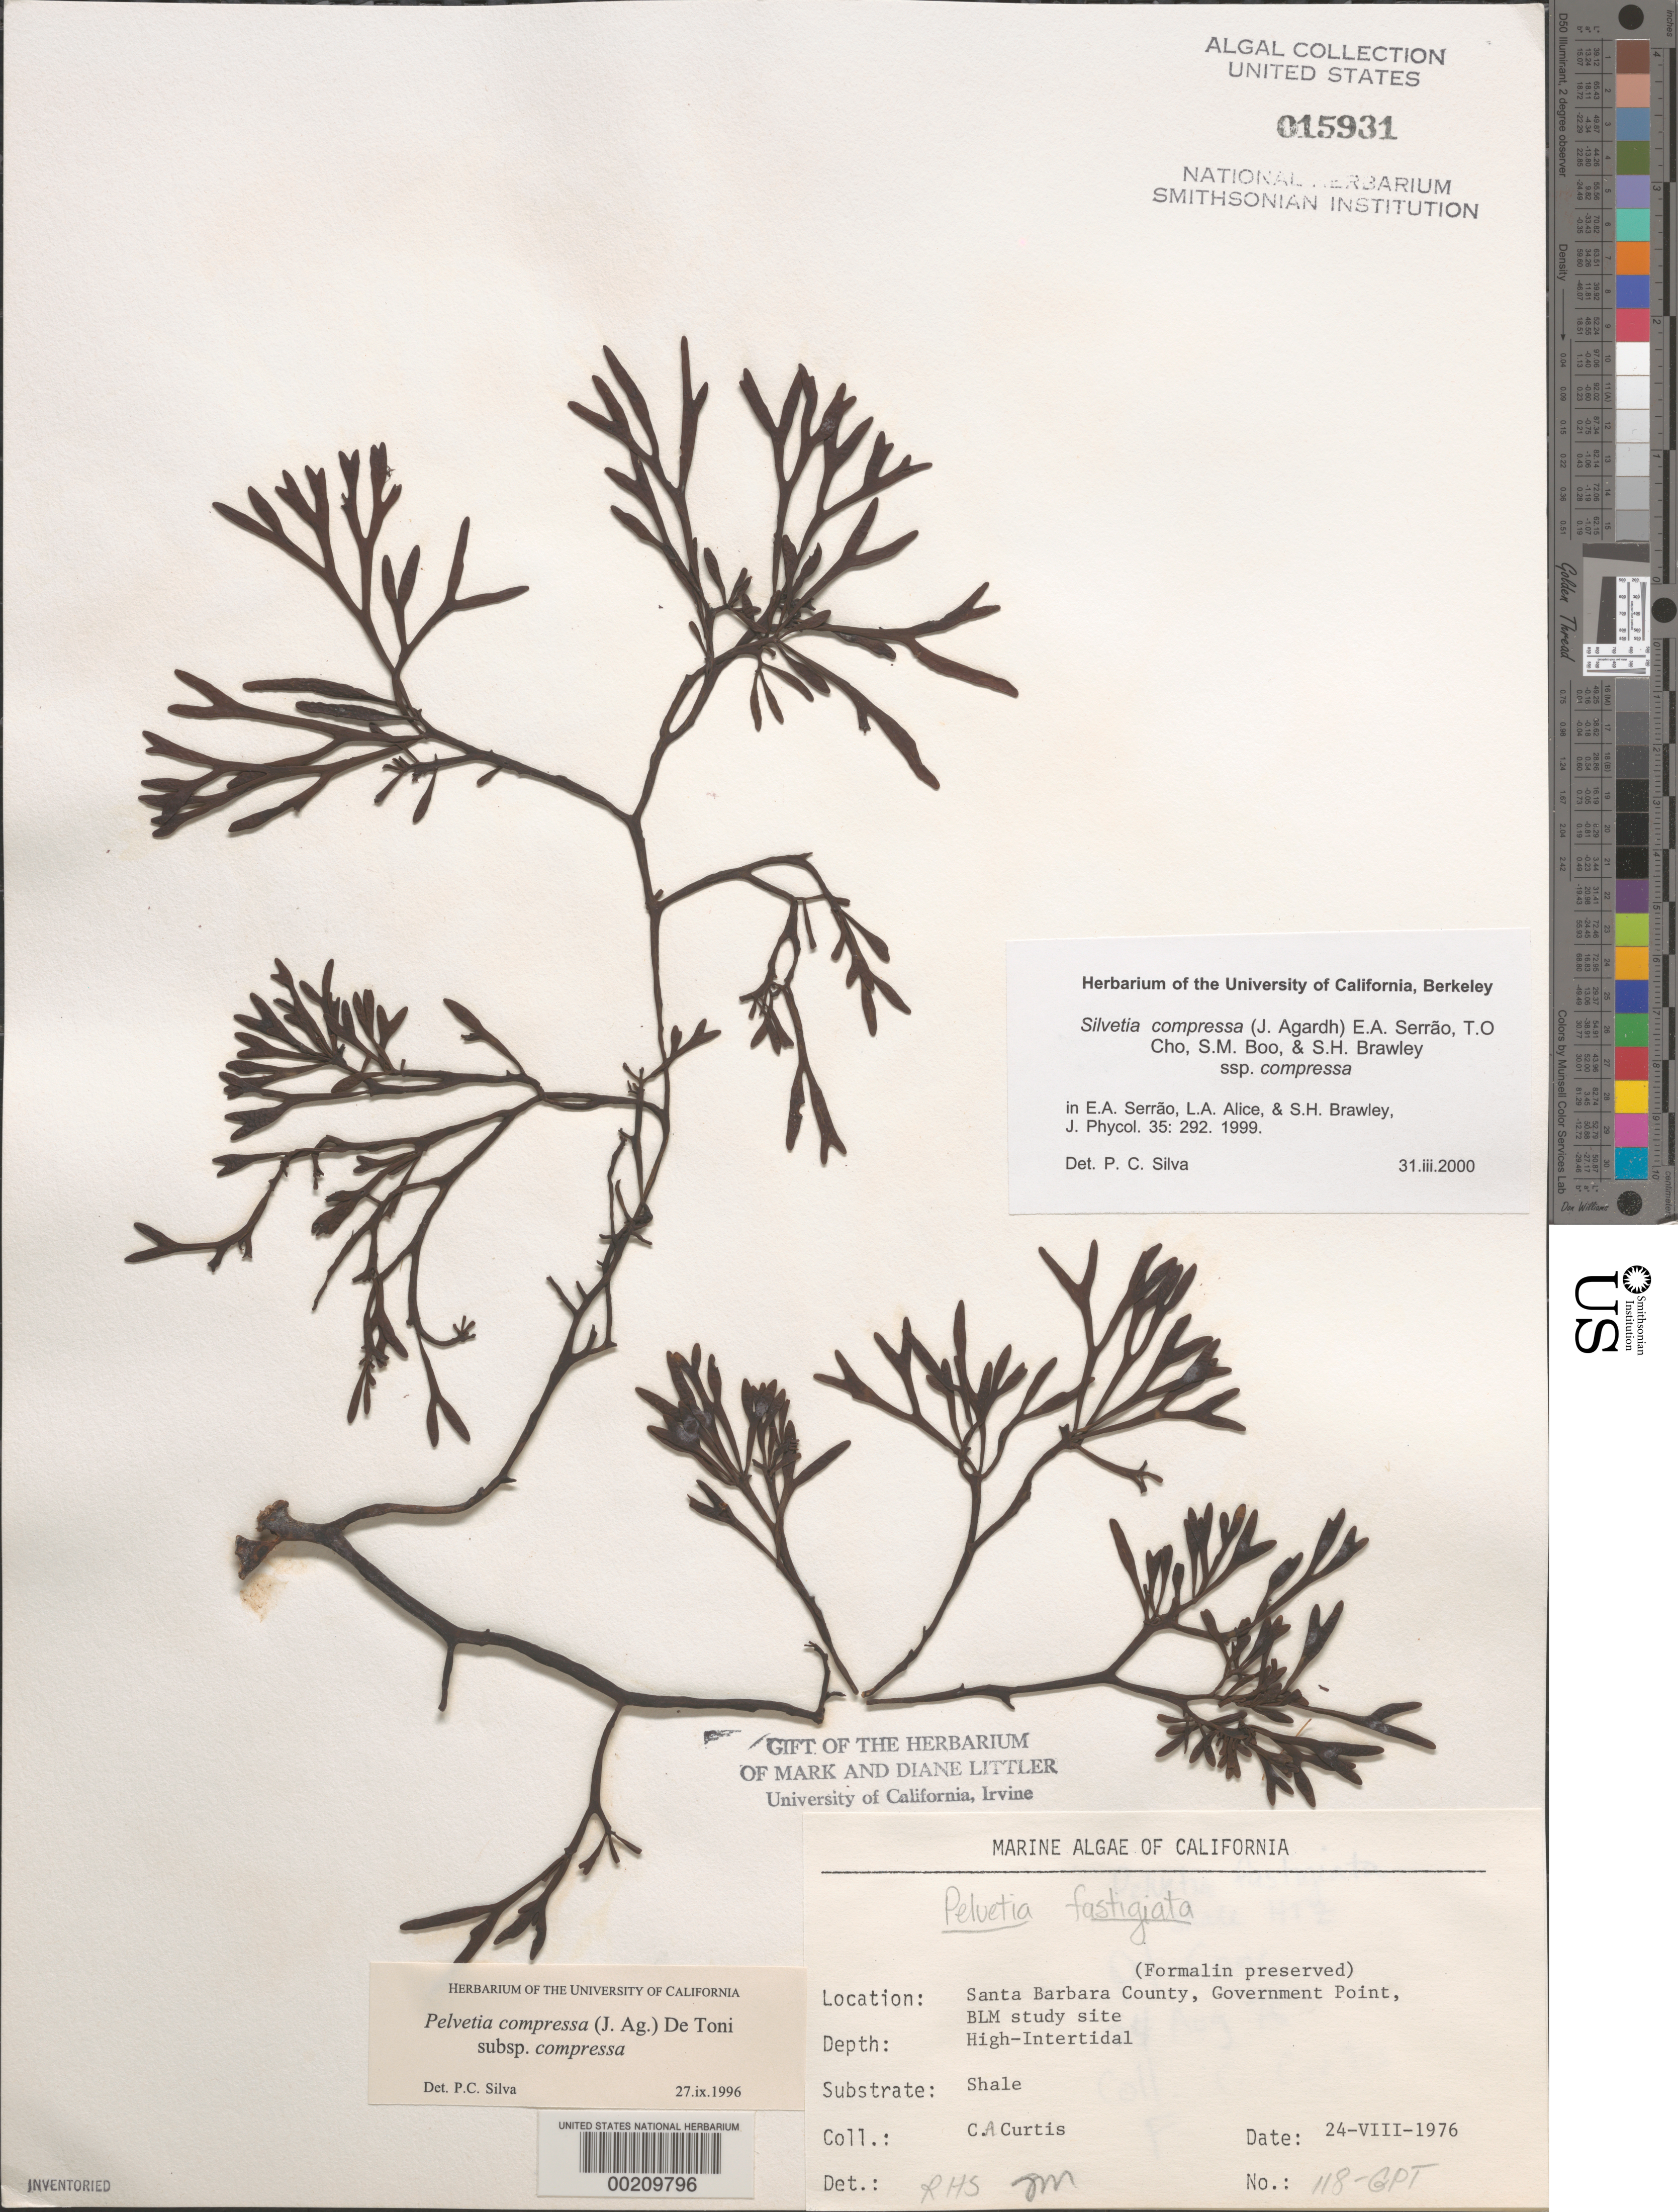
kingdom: Chromista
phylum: Ochrophyta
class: Phaeophyceae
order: Fucales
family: Fucaceae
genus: Silvetia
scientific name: Silvetia compressa subsp. compressa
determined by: Silva, P. C.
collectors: C. Curtis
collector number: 118-GPT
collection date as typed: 24 Aug 1976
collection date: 1976-08-24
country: United States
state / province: California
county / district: Santa Barbara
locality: Government Point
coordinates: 34 26'31"N, 120 24'06"W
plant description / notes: BLM-SOCALBIGHT Rocky Intertidal Survey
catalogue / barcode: US 15931